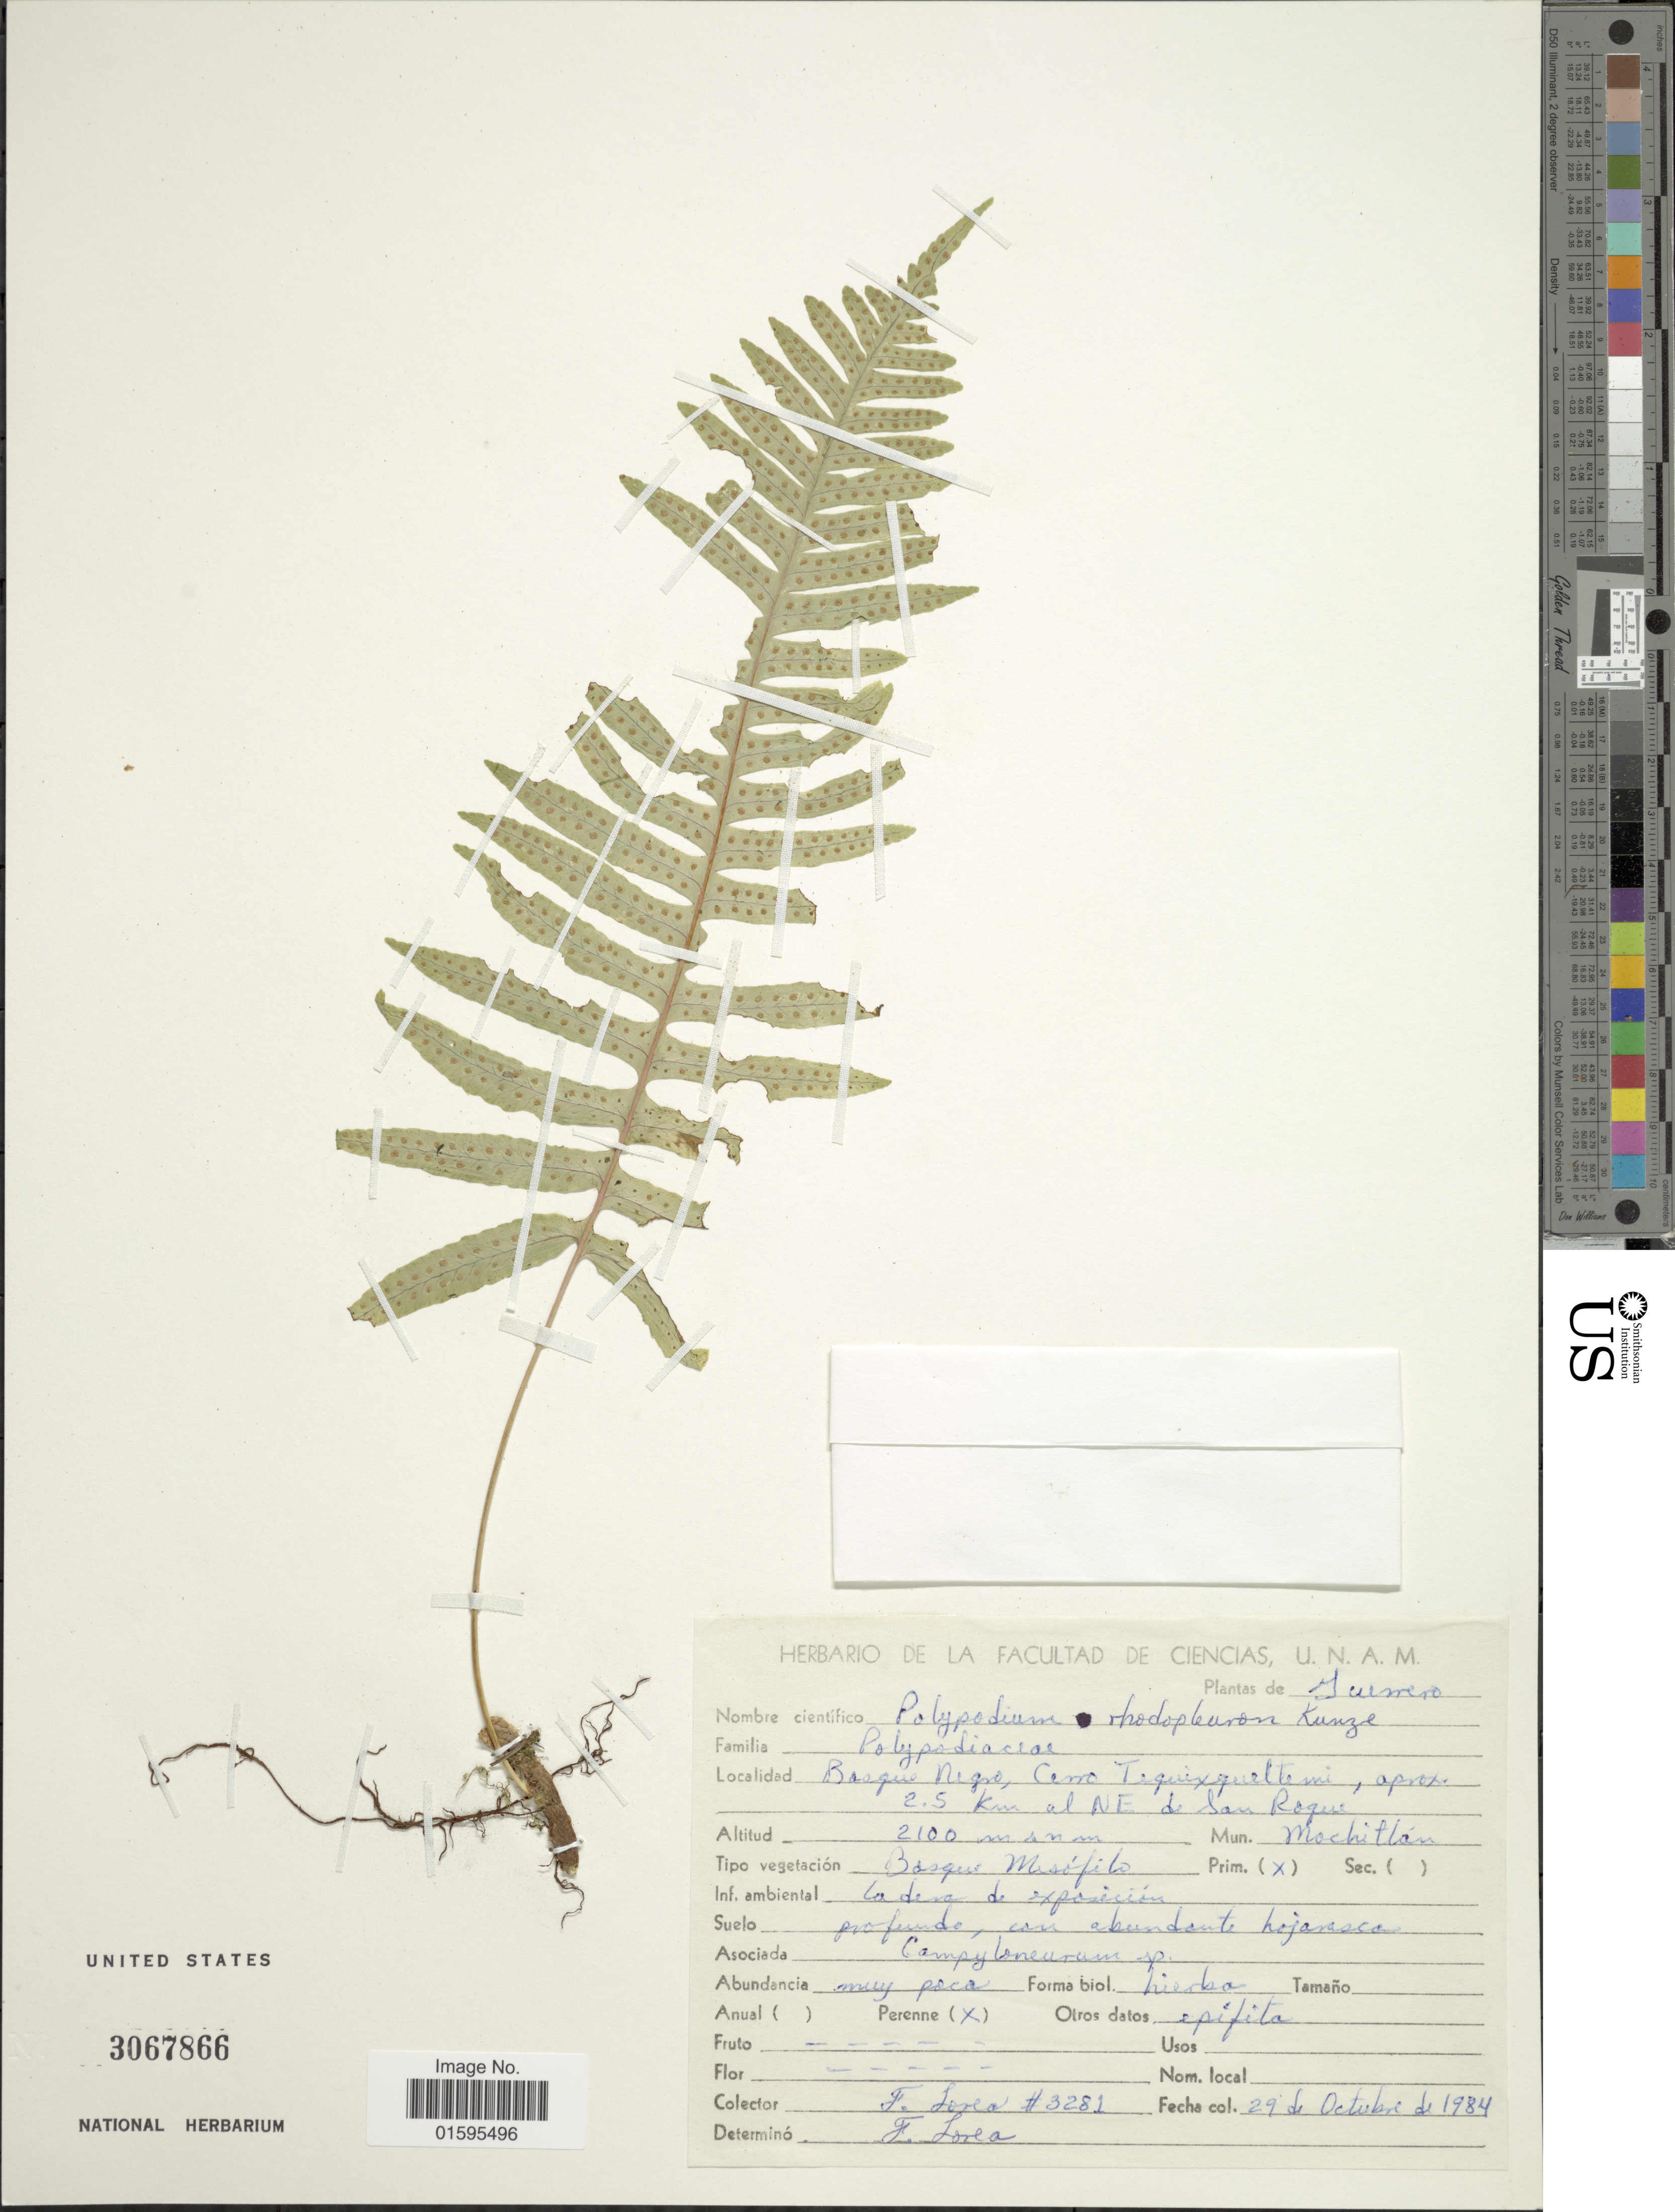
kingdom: Plantae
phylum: Tracheophyta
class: Polypodiopsida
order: Polypodiales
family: Polypodiaceae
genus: Polypodium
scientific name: Polypodium rhodopleuron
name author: Kunze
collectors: F. Lorea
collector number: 3281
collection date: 1984-10-29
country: Mexico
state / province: Guerrero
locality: Bosque Negro, Cerro Tequexqueltemi, aprox. 2.5 km al NE de San Roque, Mun. Mochitlan [interpreted]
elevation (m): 2100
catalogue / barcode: US 3067866